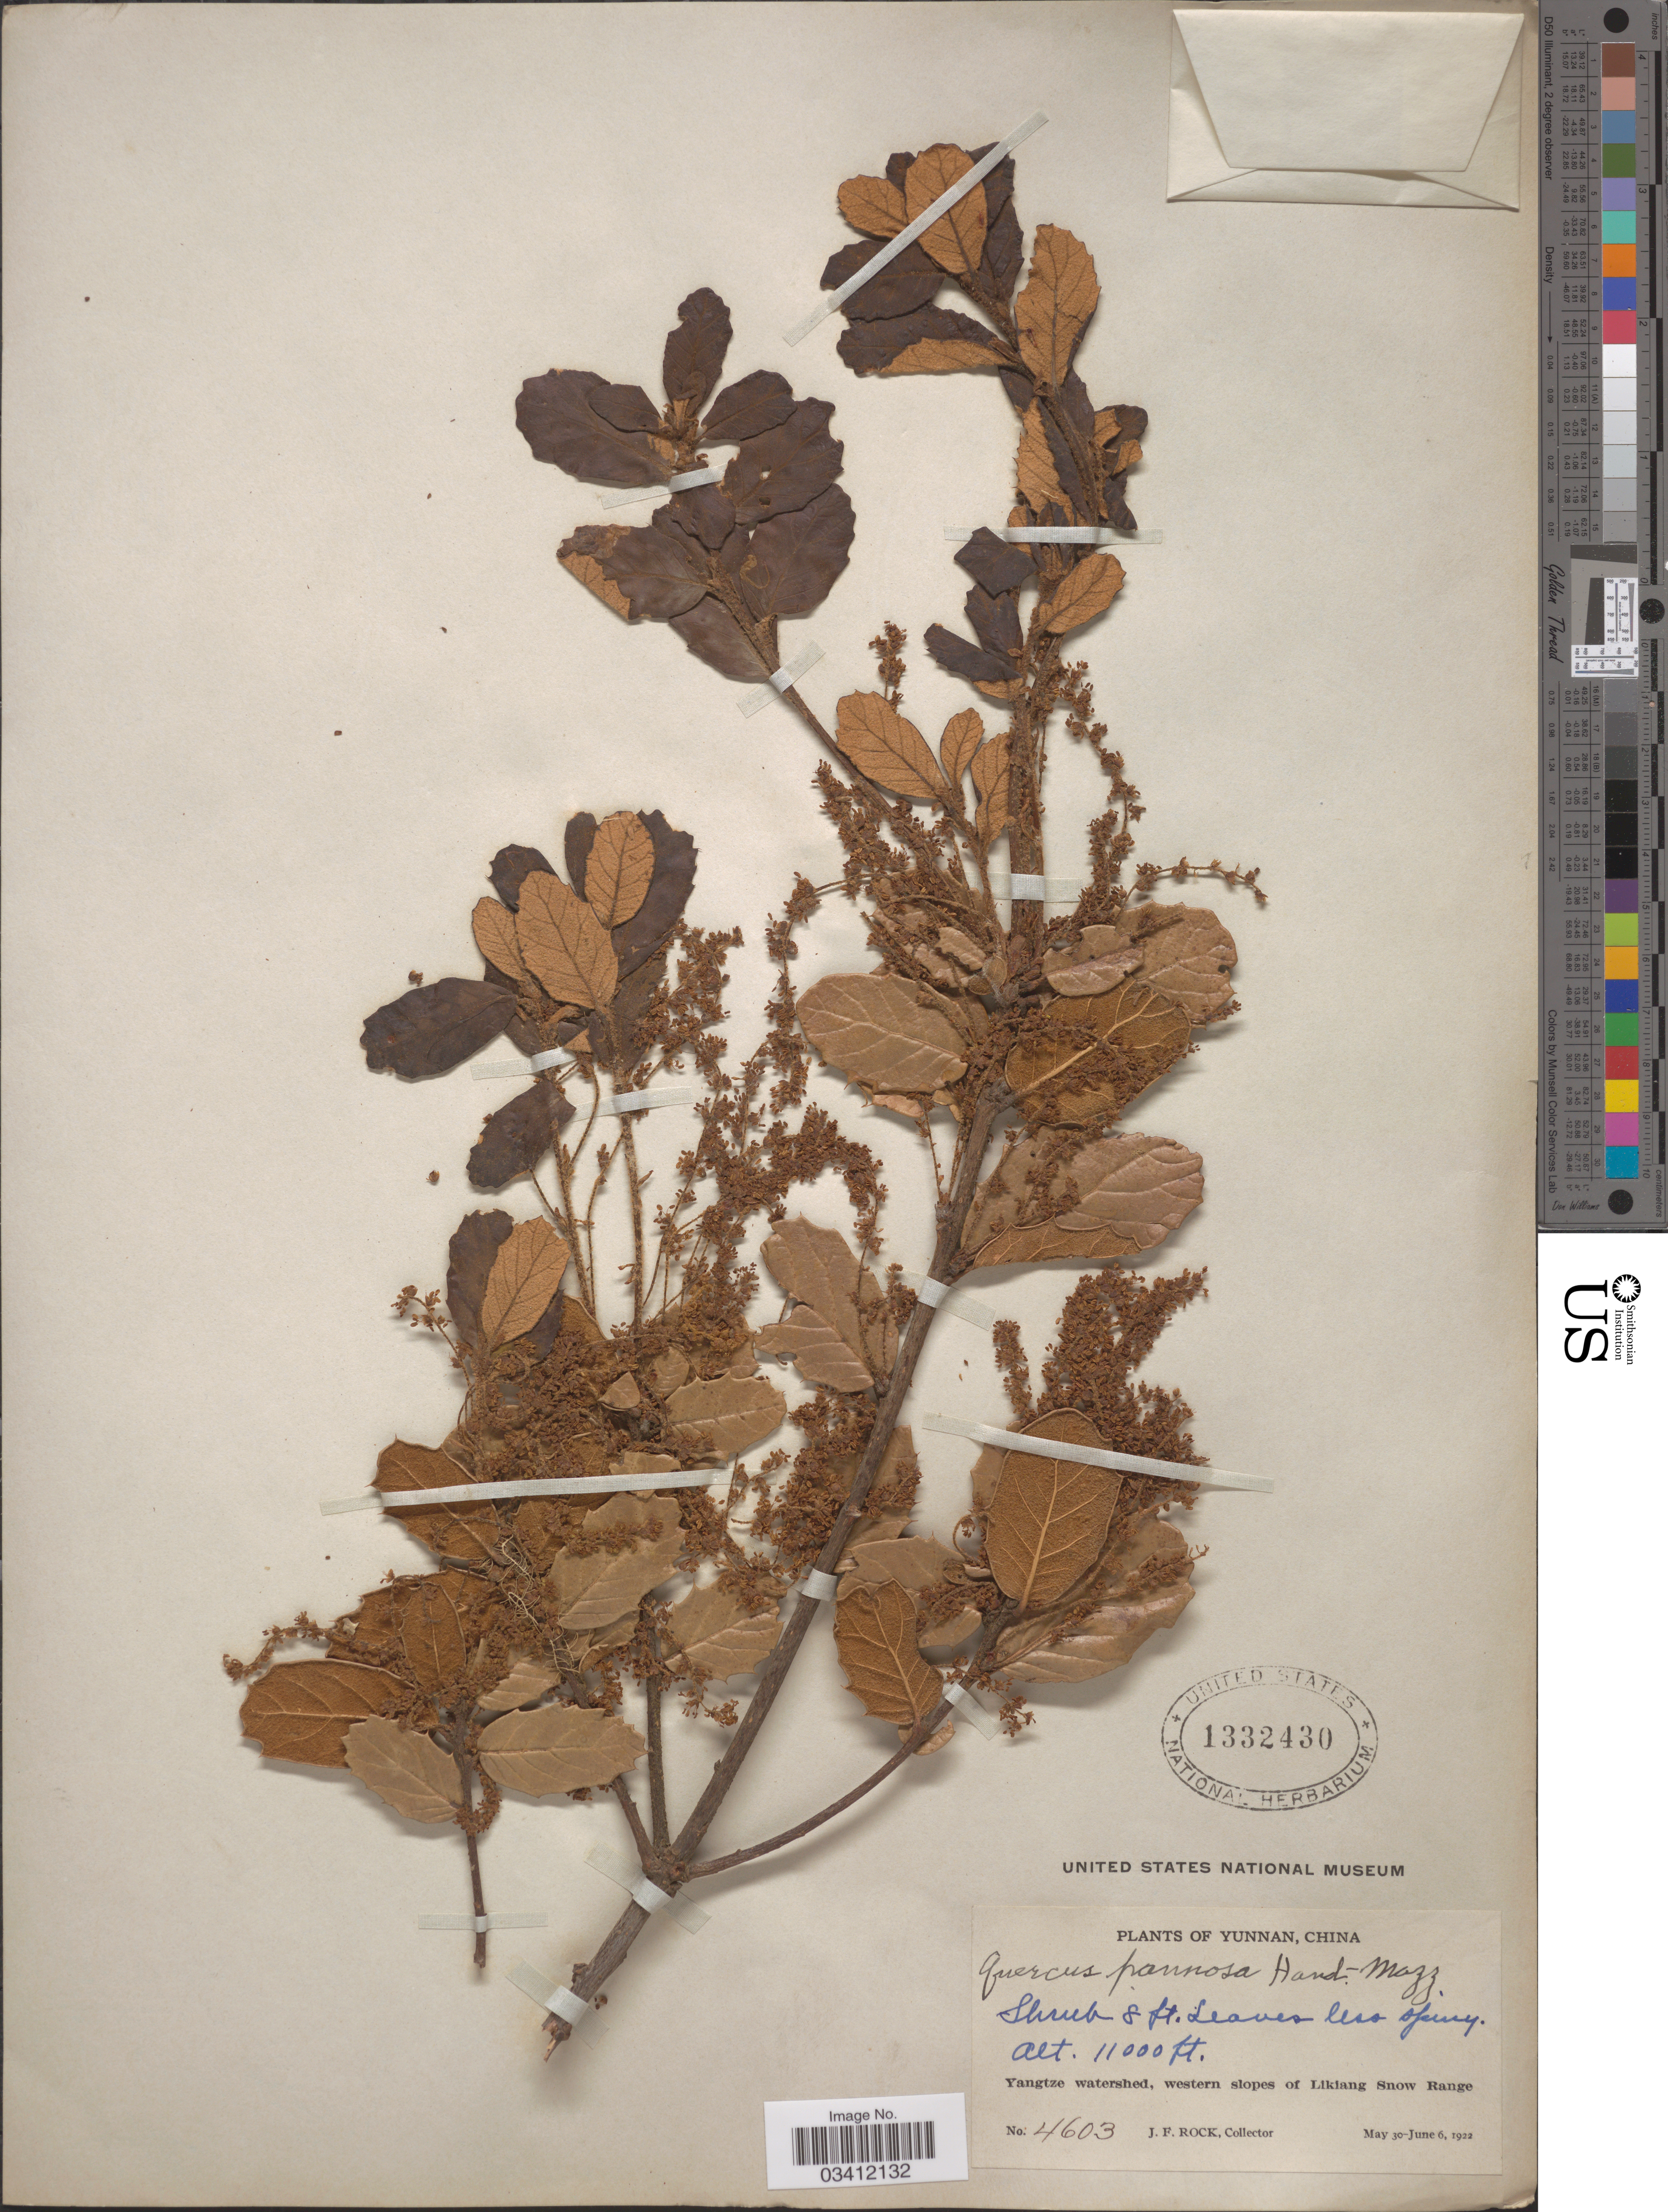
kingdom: Plantae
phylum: Tracheophyta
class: Magnoliopsida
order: Fagales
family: Fagaceae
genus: Quercus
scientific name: Quercus pannosa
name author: Hand.-Mazz.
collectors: J. Rock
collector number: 4603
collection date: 1922-05-30/1922-06-06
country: China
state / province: Yunnan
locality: Yangtze watershed, western slopes of Likiang Snow Range.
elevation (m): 3353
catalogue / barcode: US 1332430